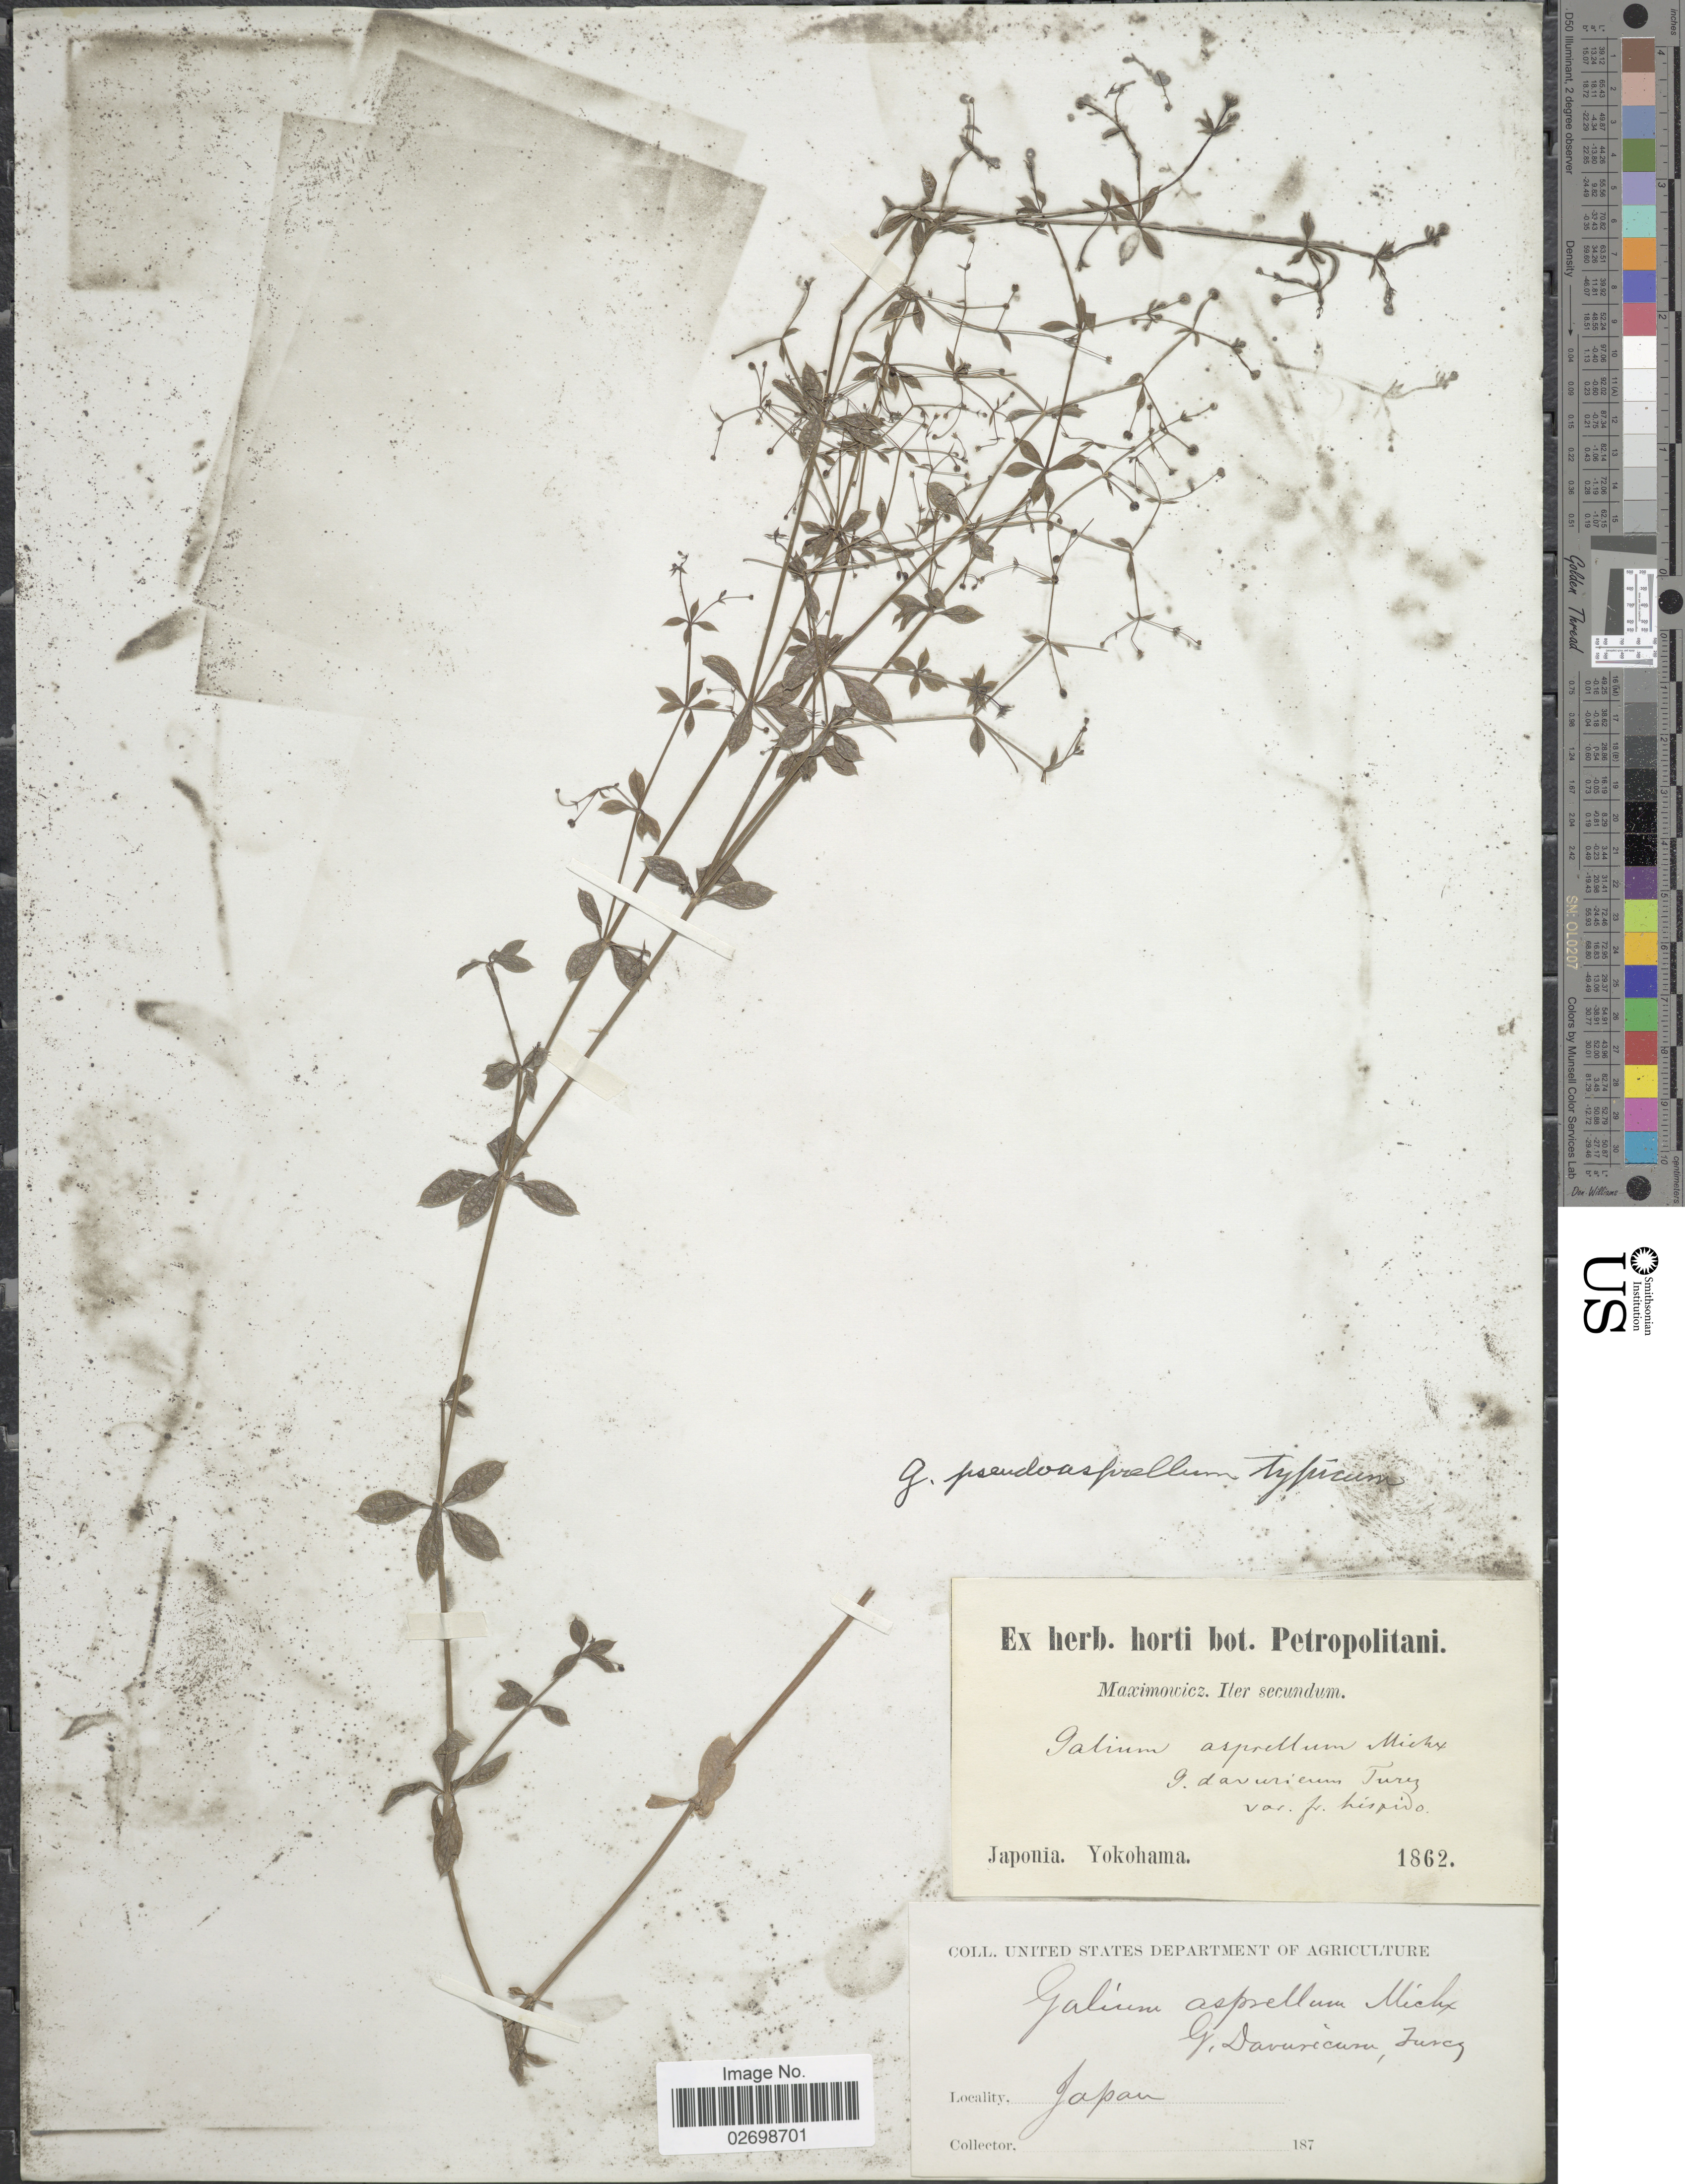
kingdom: Plantae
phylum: Tracheophyta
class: Magnoliopsida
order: Gentianales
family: Rubiaceae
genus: Galium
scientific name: Galium pseudoasprellum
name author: Makino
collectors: Maximowicz, --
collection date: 1862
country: Japan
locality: Iter secundum, Japonia, Yokohama